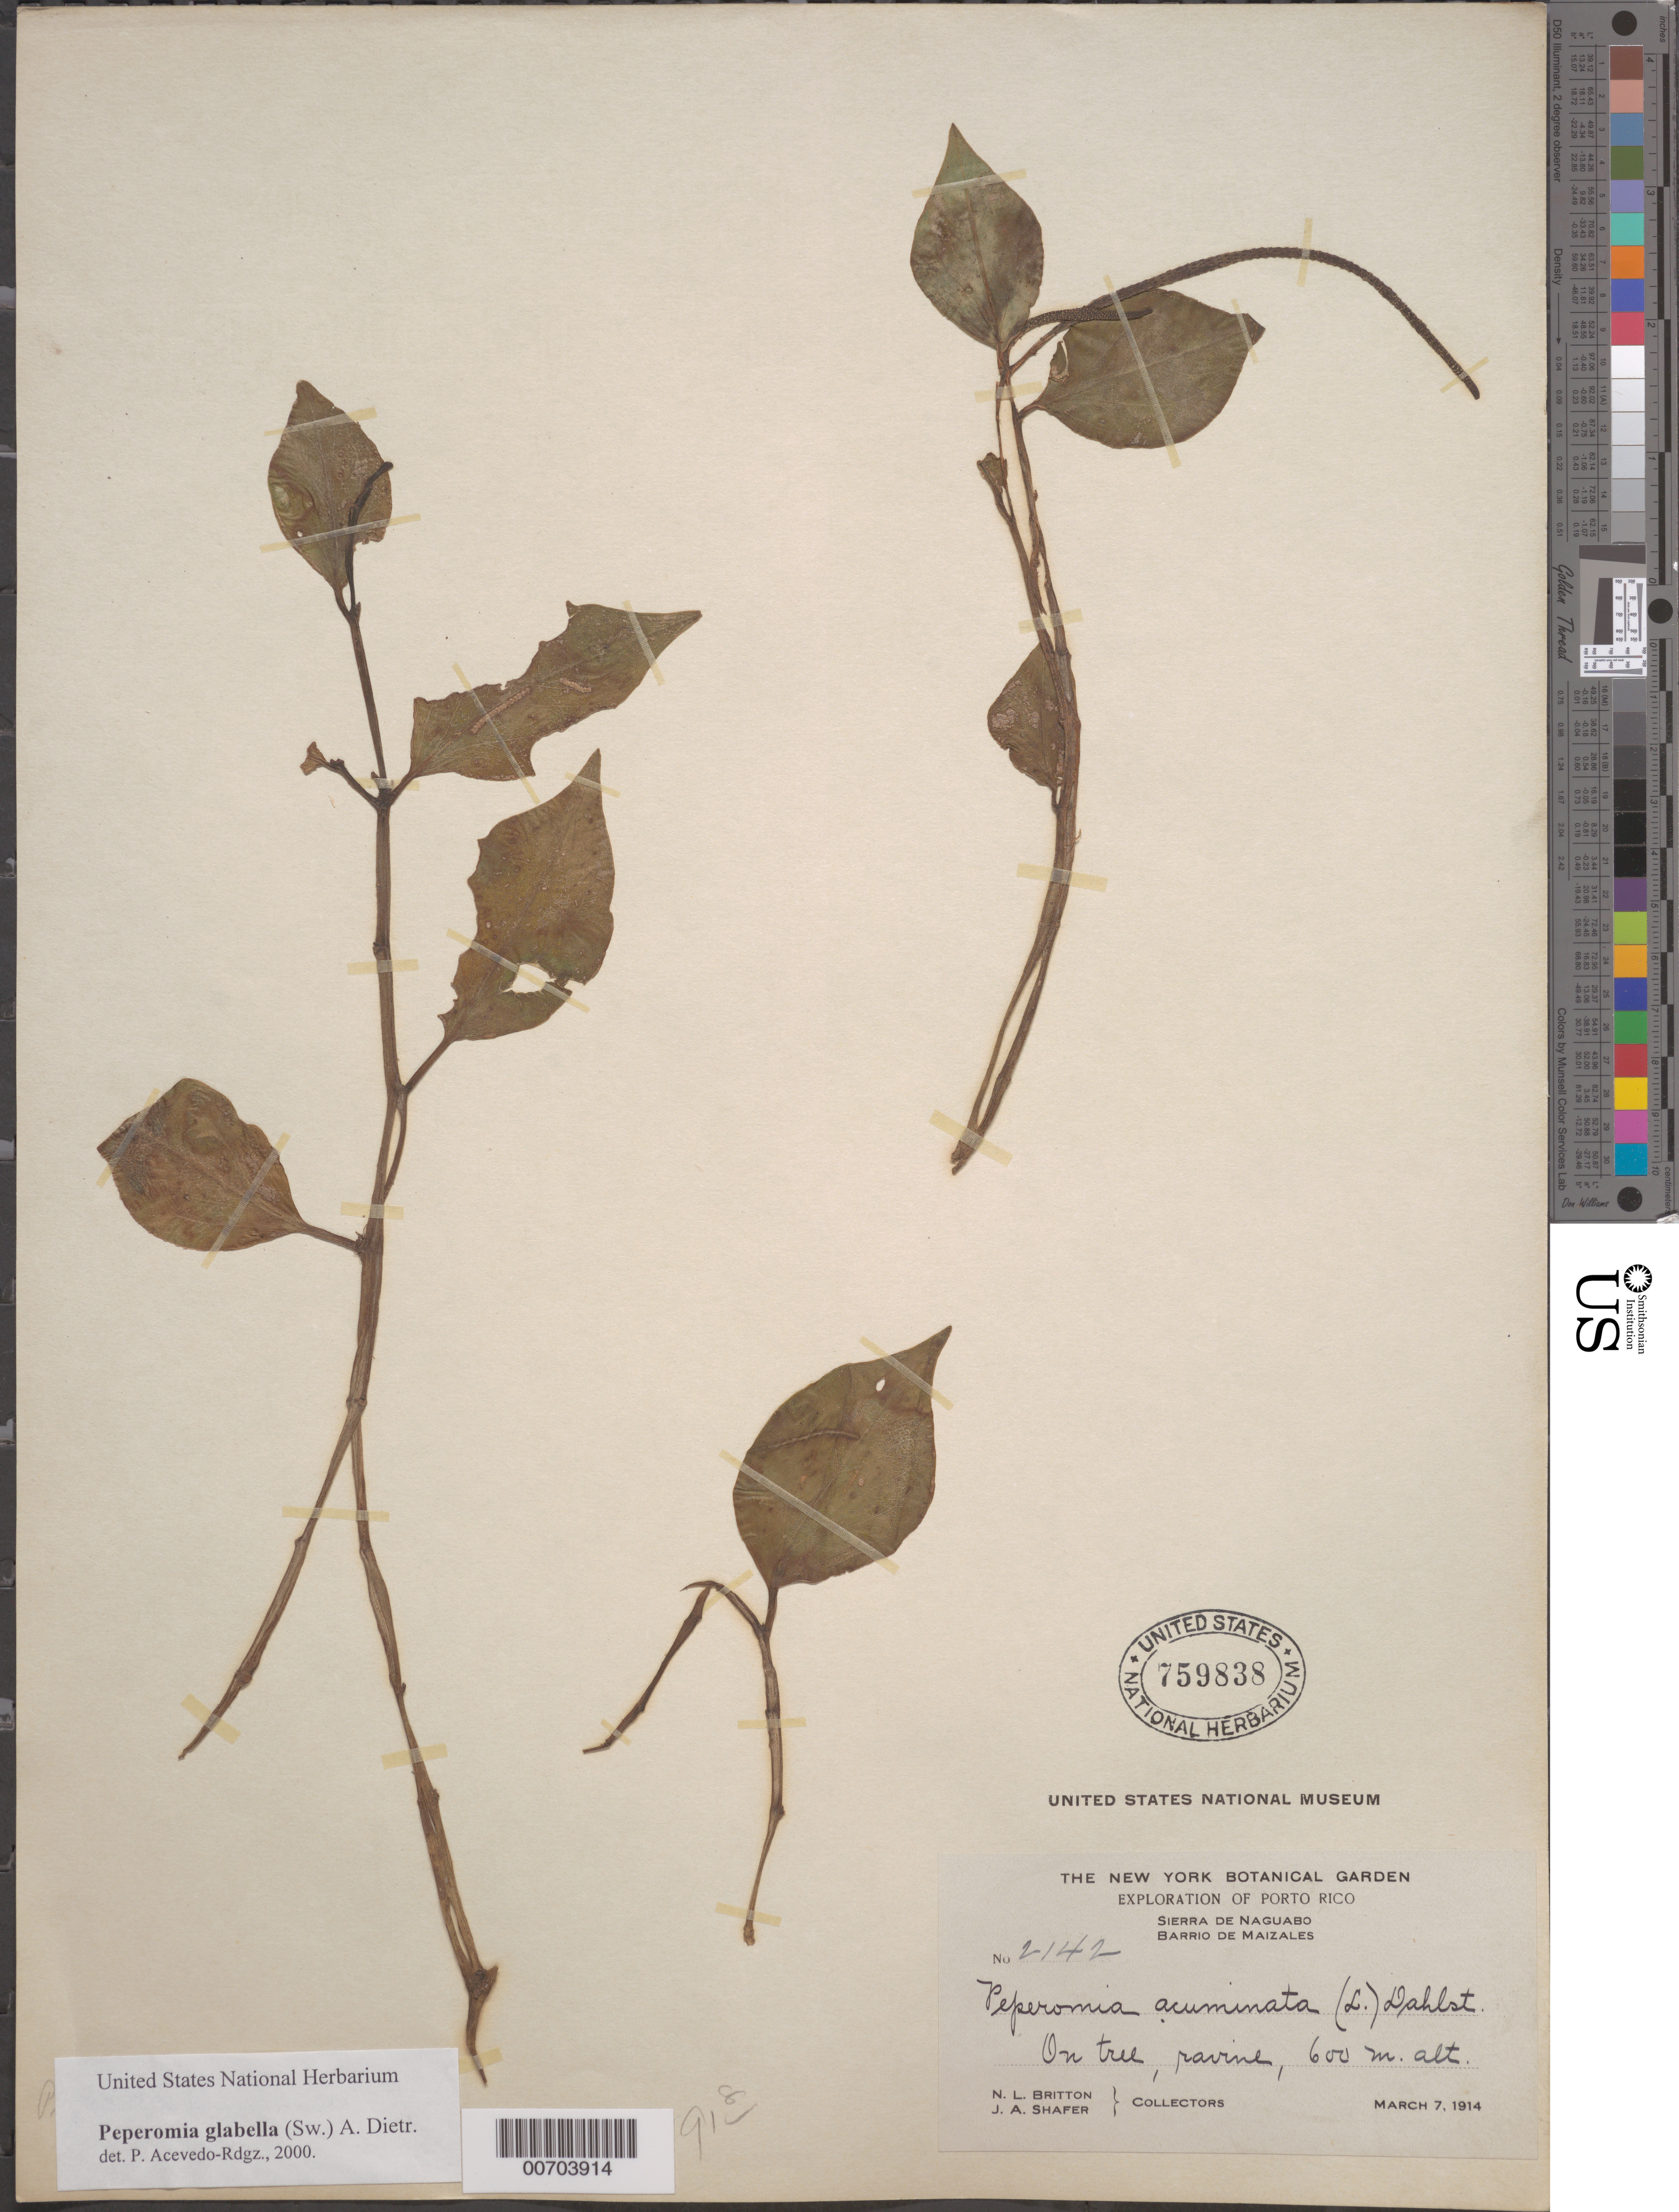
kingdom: Plantae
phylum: Tracheophyta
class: Magnoliopsida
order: Piperales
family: Piperaceae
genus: Peperomia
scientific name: Peperomia glabella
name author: (Sw.) A. Dietr.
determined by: Acevedo-Rodríguez, P., (BOT), Smithsonian Institution - National Museum of Natural History (UNITED STATES)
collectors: N. Britton & J. A. Shafer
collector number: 2142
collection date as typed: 07 Mar 1914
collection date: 1914-03-07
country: Puerto Rico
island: Greater Antilles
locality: Sierra de Naguabo; Barrio de Maizales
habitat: ravine; on a tree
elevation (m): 600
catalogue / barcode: US 759838